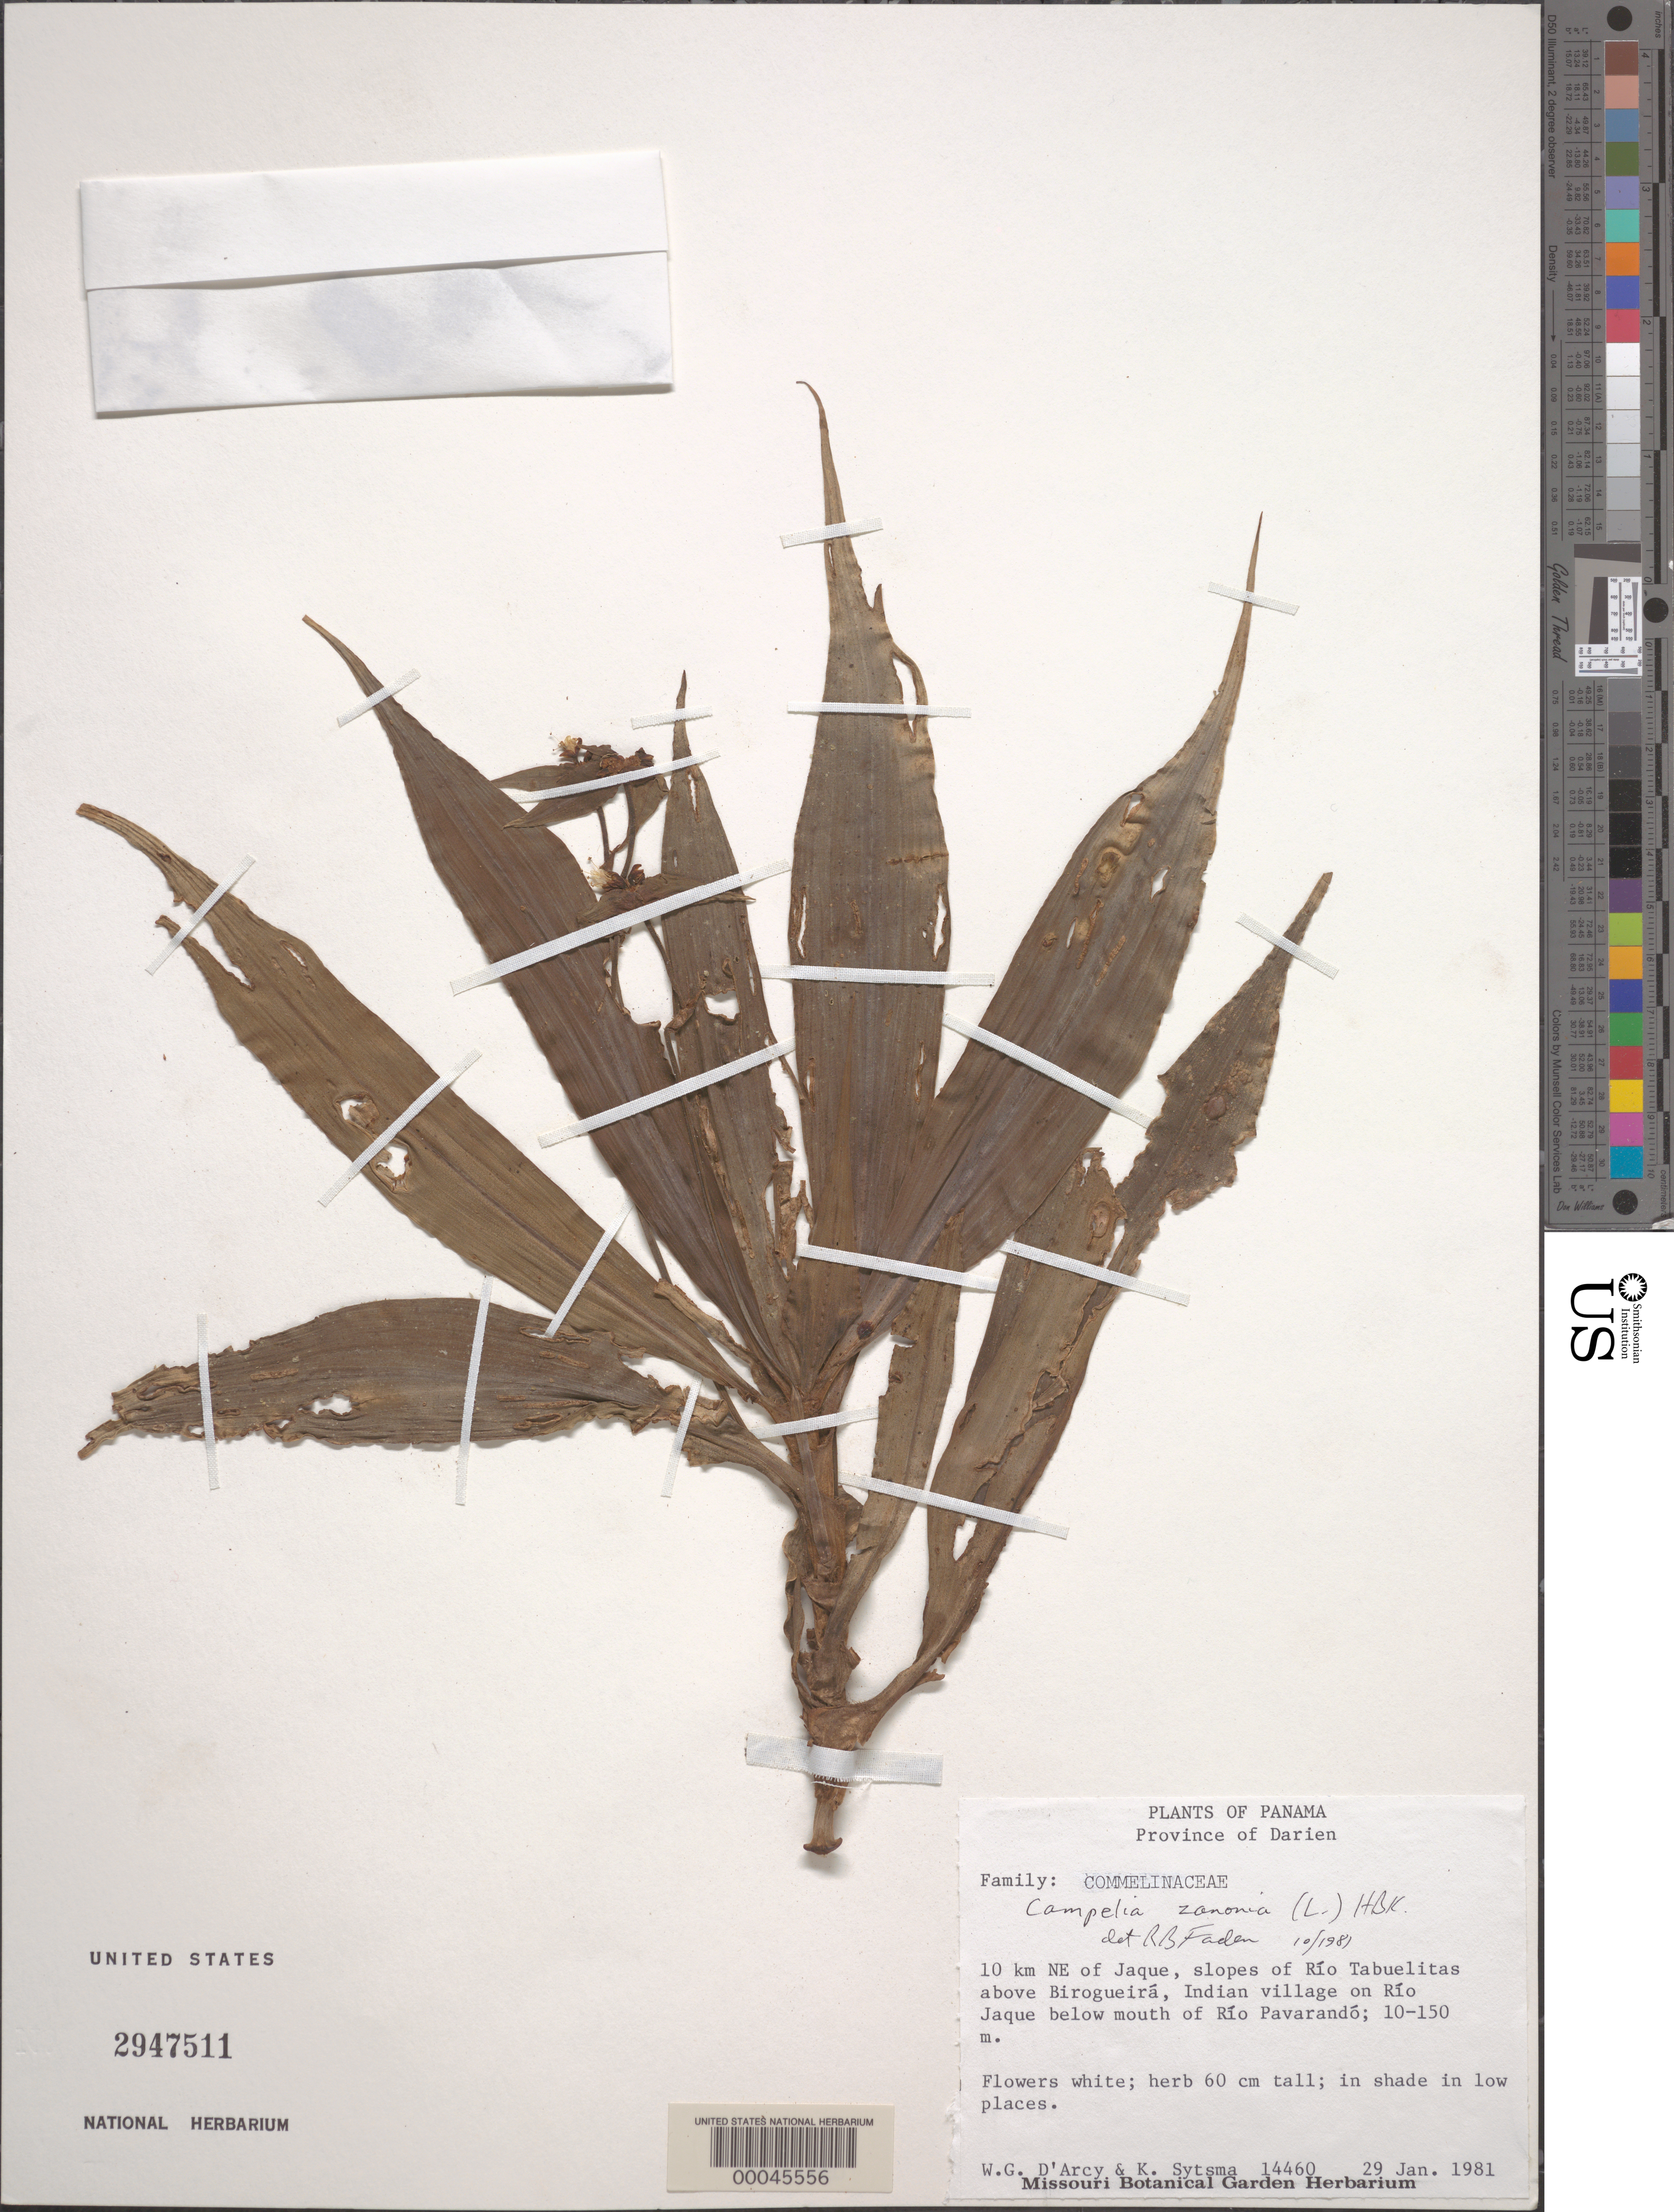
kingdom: Plantae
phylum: Tracheophyta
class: Liliopsida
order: Commelinales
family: Commelinaceae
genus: Tradescantia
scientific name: Tradescantia zanonia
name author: (L.) Sw.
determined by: Faden, Robert B., (US), Smithsonian Institution - National Museum of Natural History (UNITED STATES)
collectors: K. J. Sytsma & W. G. D'Arcy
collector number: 14460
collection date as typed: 29 Jan 1981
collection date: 1981-01-29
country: Panama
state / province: Darién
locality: NE of Jaque, Rio TabueLitas above Birogueira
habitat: Shaded lowland near river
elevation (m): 10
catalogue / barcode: US 2947511